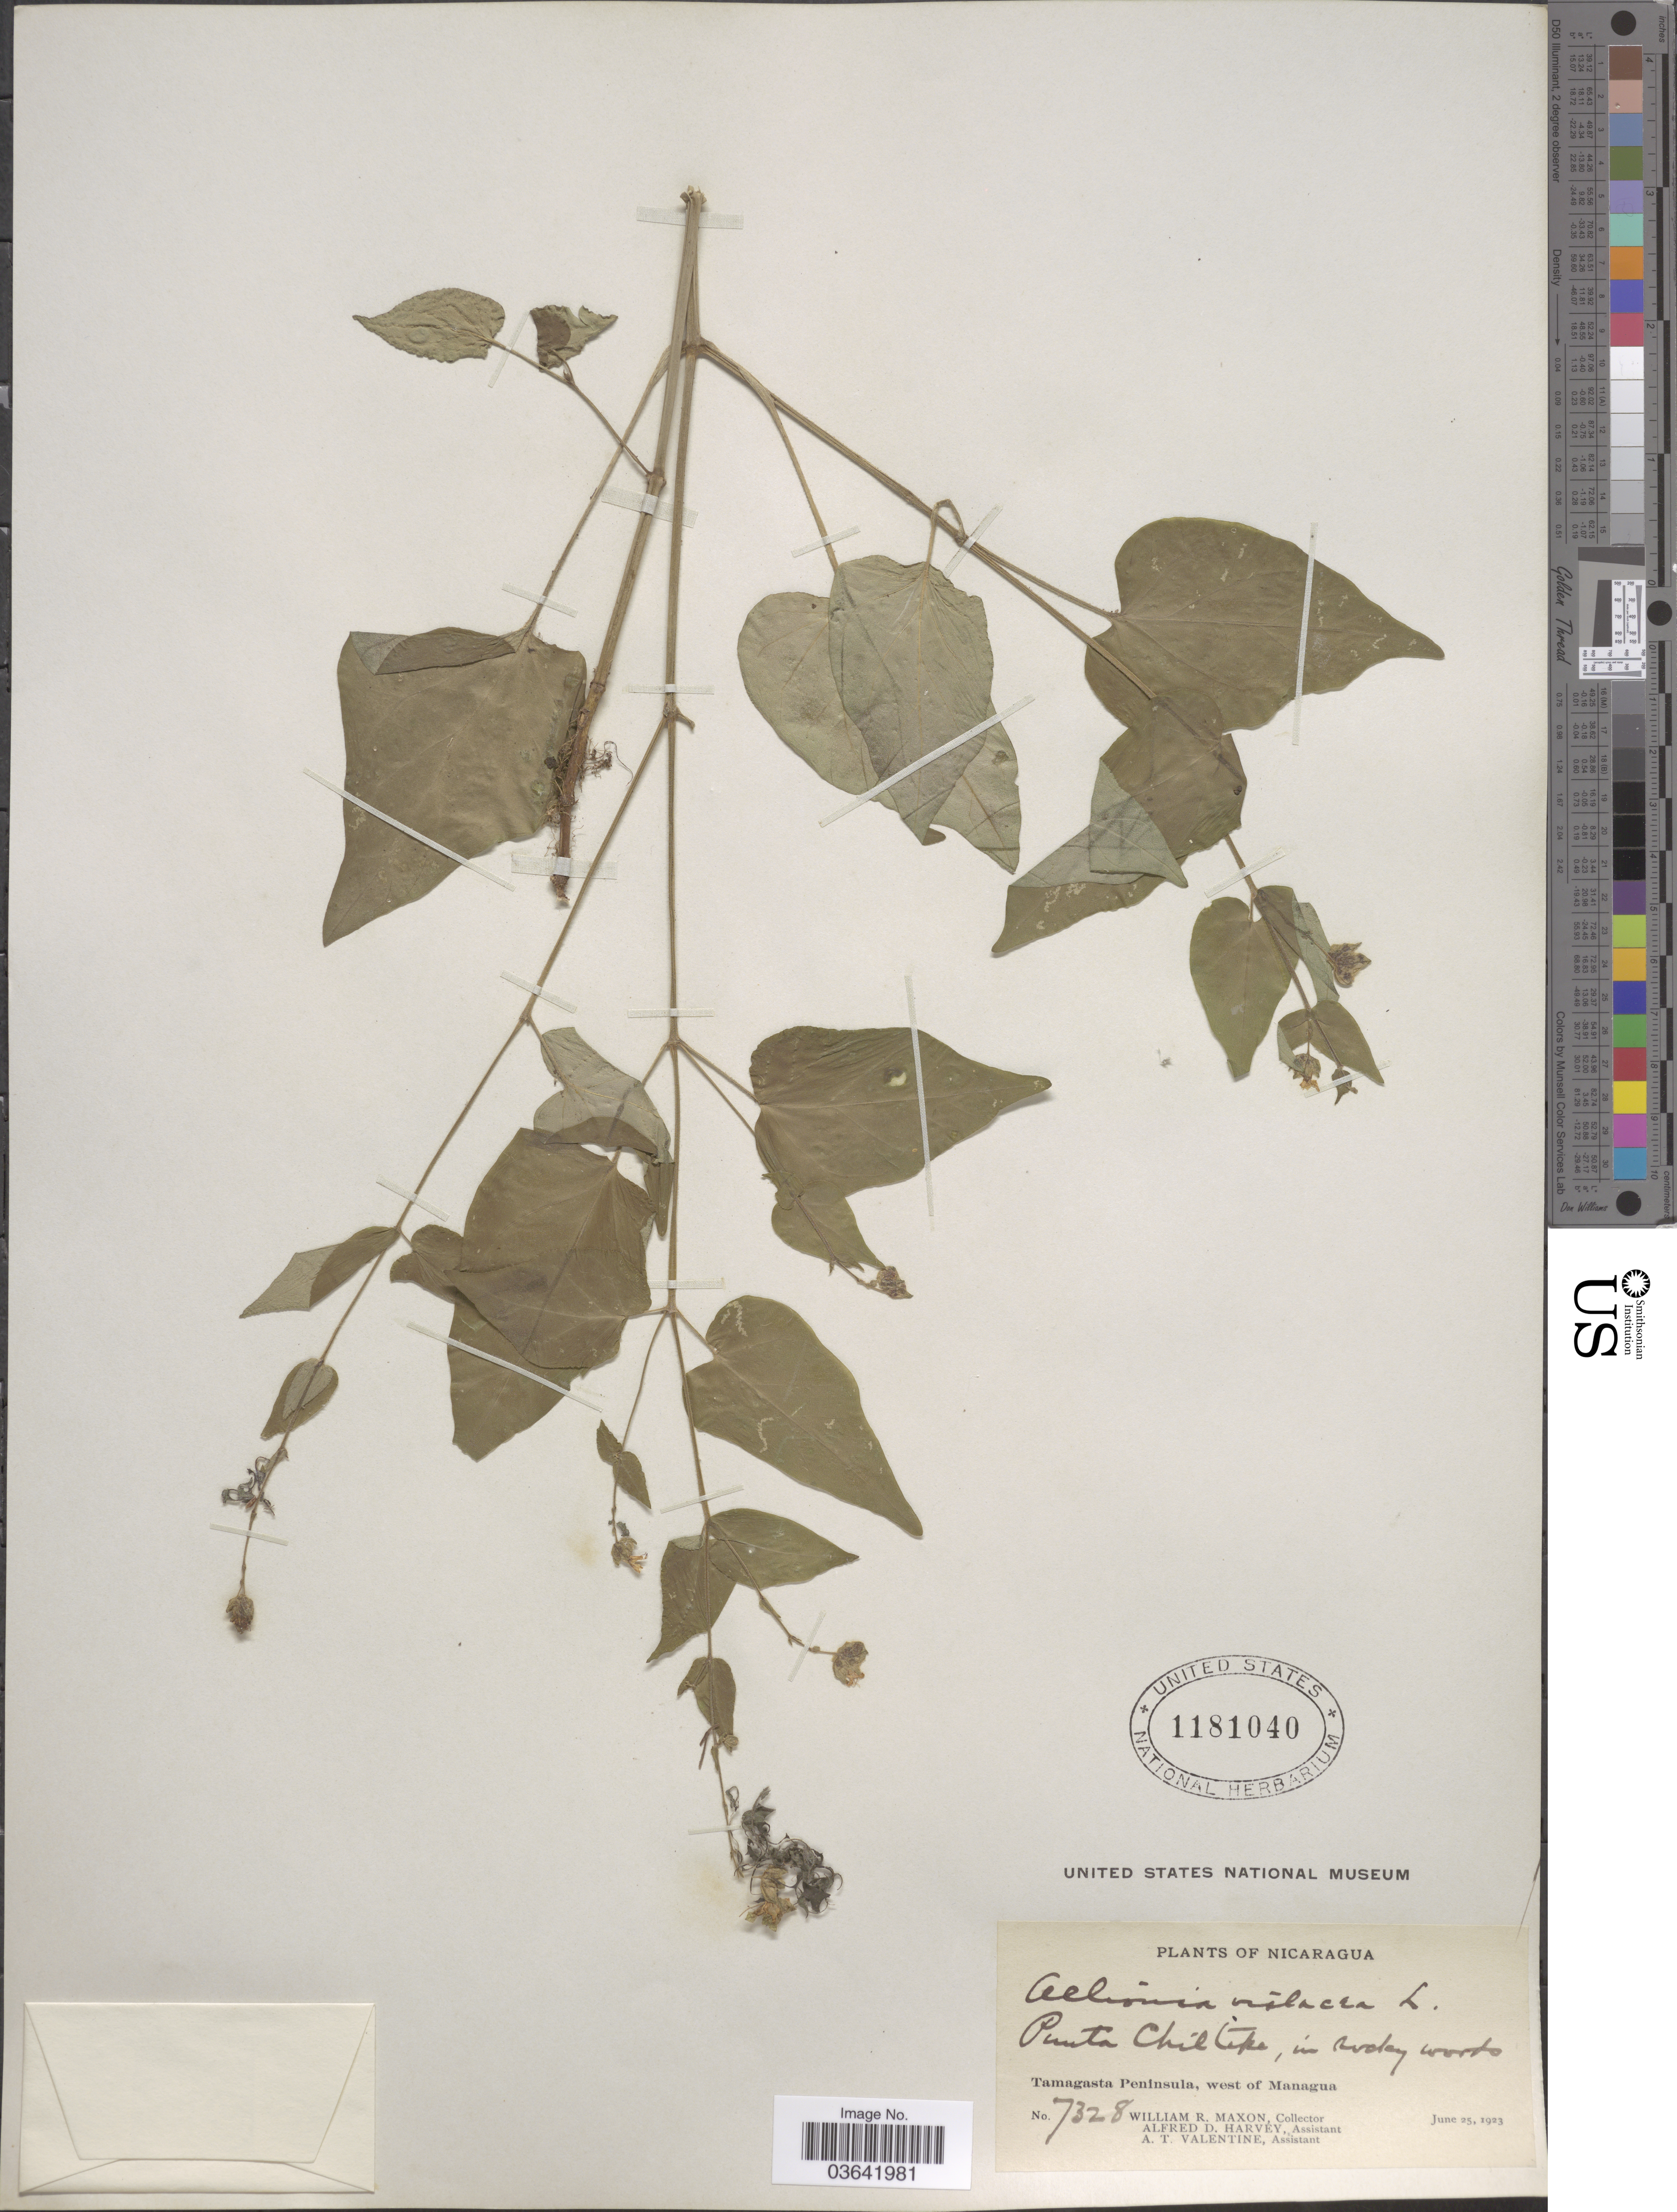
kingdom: Plantae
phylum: Tracheophyta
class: Magnoliopsida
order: Caryophyllales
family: Nyctaginaceae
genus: Mirabilis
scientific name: Mirabilis violacea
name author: (L.) Heimerl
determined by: Strong, Mark T., (BOT), Smithsonian Institution - National Museum of Natural History (UNITED STATES)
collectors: W. R. Maxon, A. D. Harvey & A. Valentine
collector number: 7328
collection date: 1923-06-25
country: Nicaragua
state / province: Managua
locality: Punta Chiltepe. Tamagasta Peninsula, west of Managua.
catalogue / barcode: US 1181040